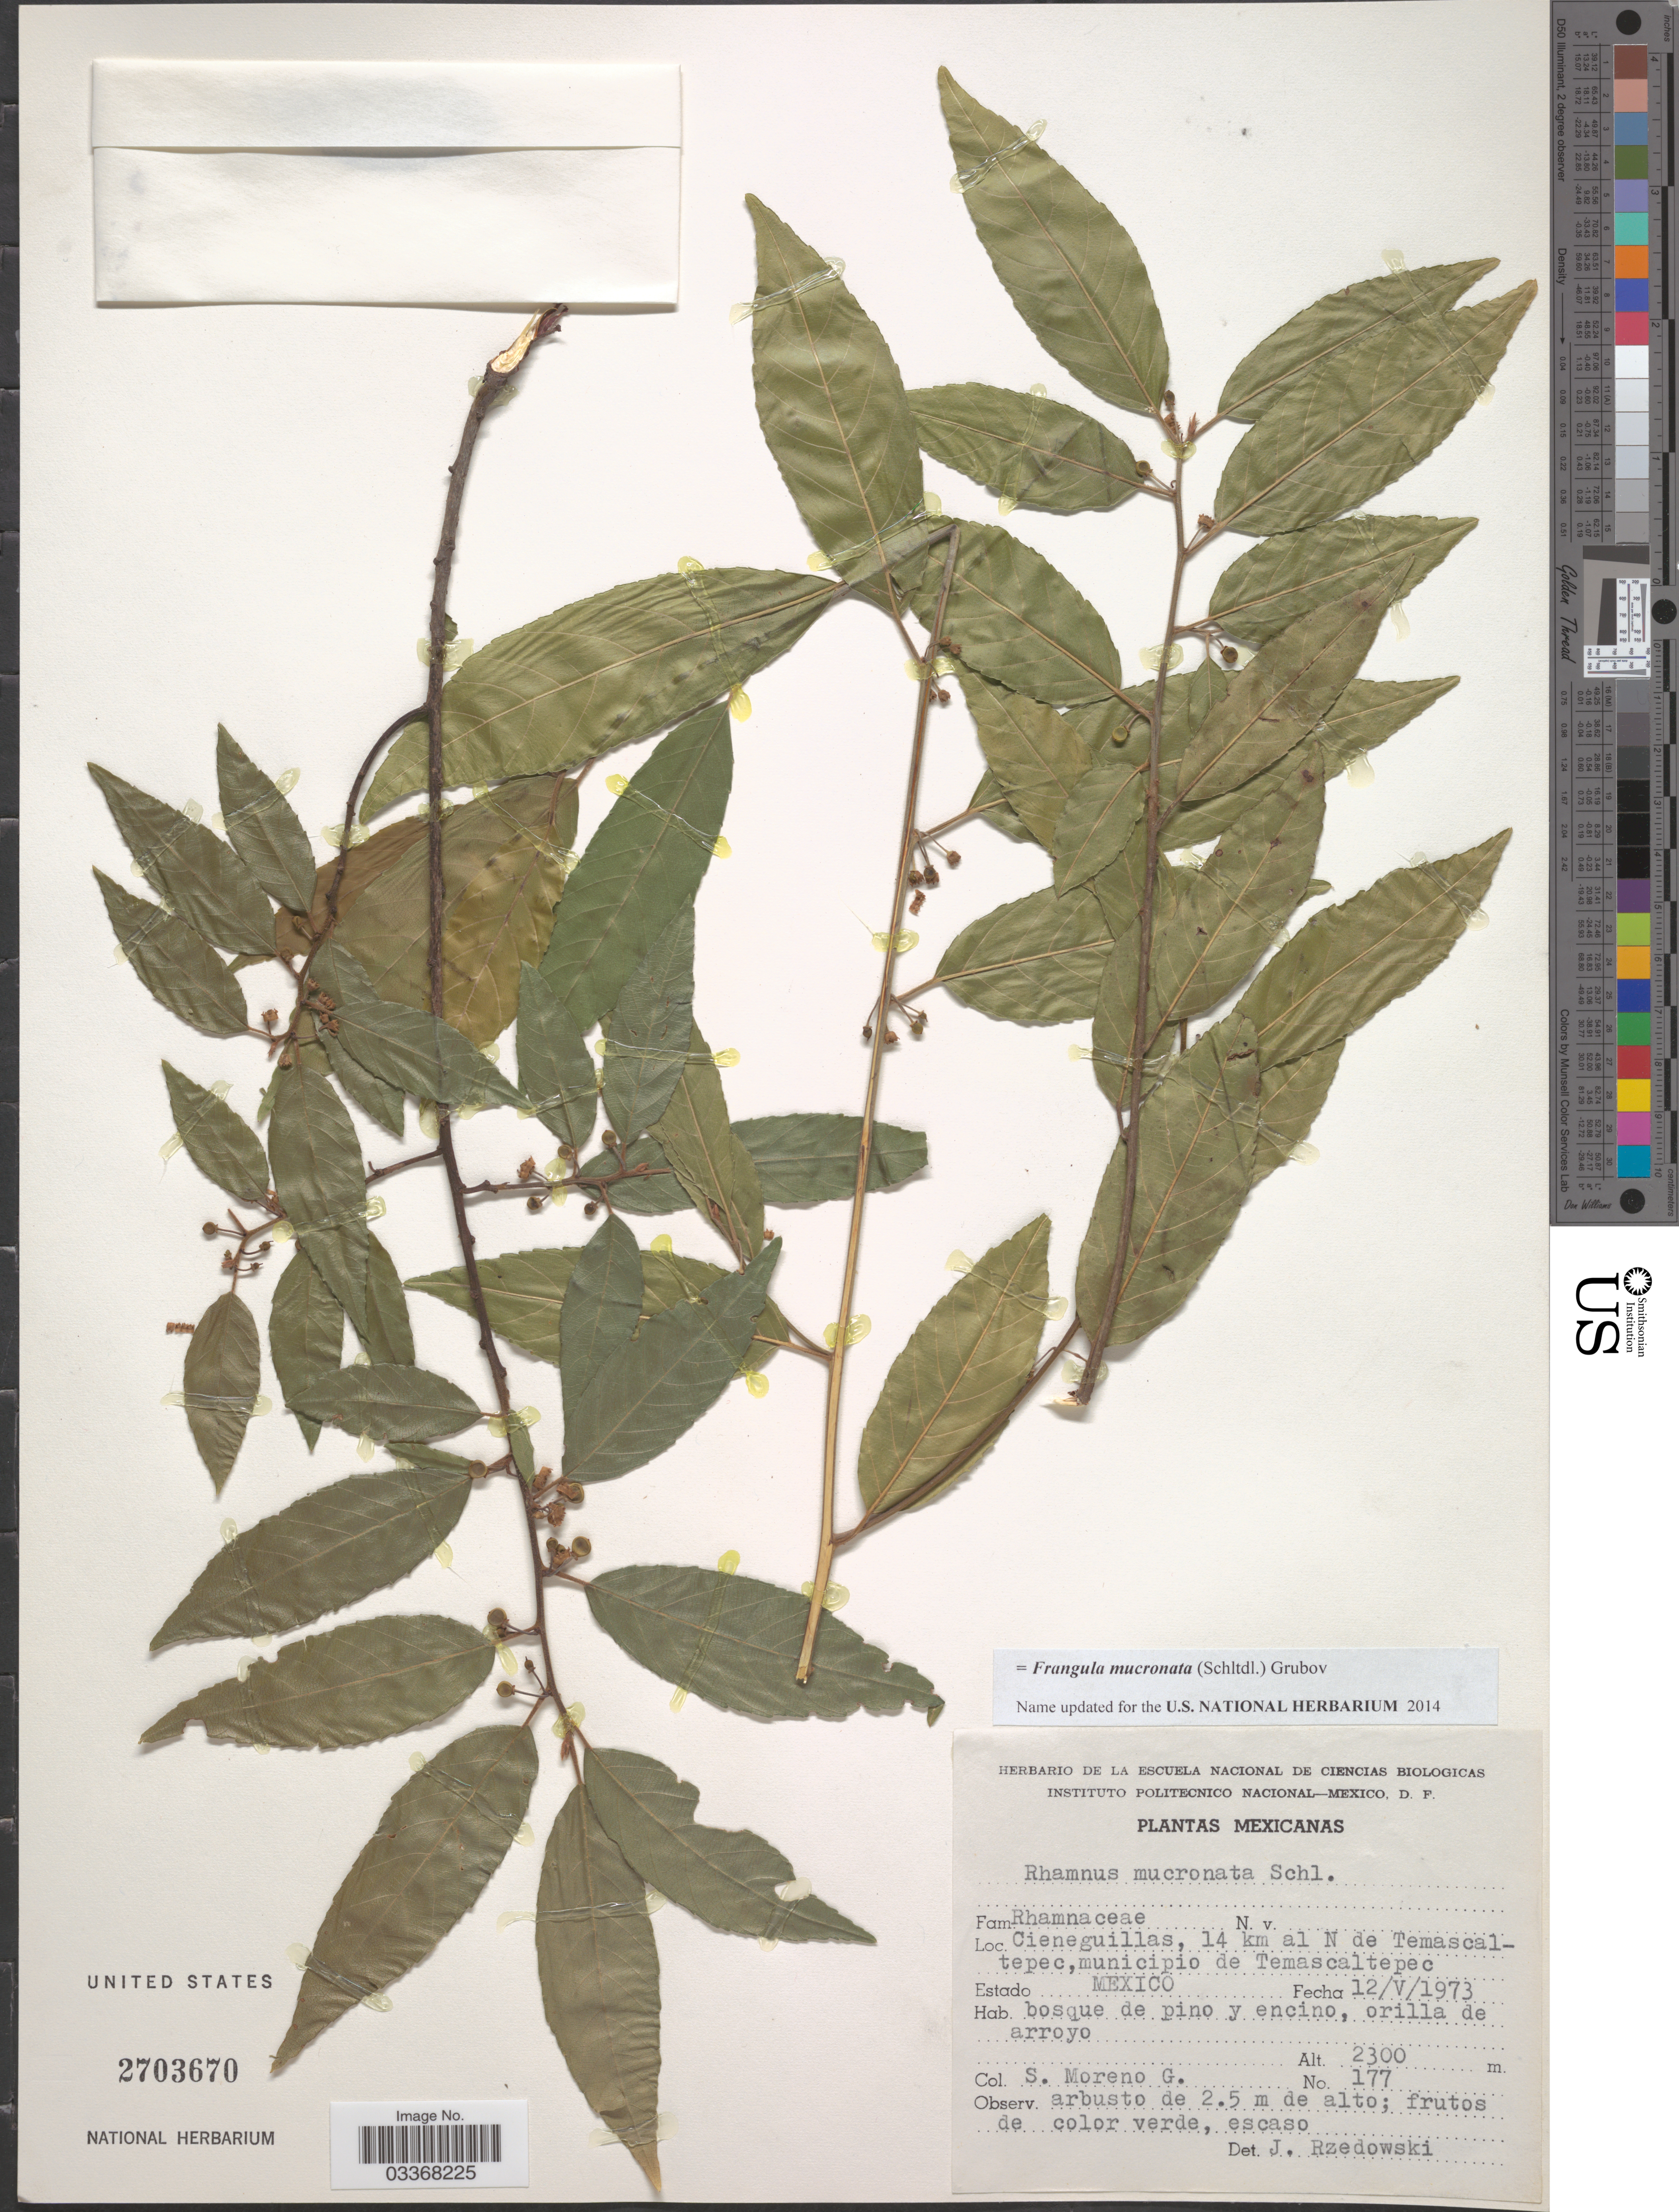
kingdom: Plantae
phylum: Tracheophyta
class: Magnoliopsida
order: Rosales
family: Rhamnaceae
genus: Frangula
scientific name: Frangula mucronata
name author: (Schltdl.) Grubov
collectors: Moreno G., S.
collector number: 177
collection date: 1973-05-12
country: Mexico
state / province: México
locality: Cieneguillas, 14 km al N de Temascaltepec, municipio de Temascaltepec.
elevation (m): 2300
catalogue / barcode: US 2703670